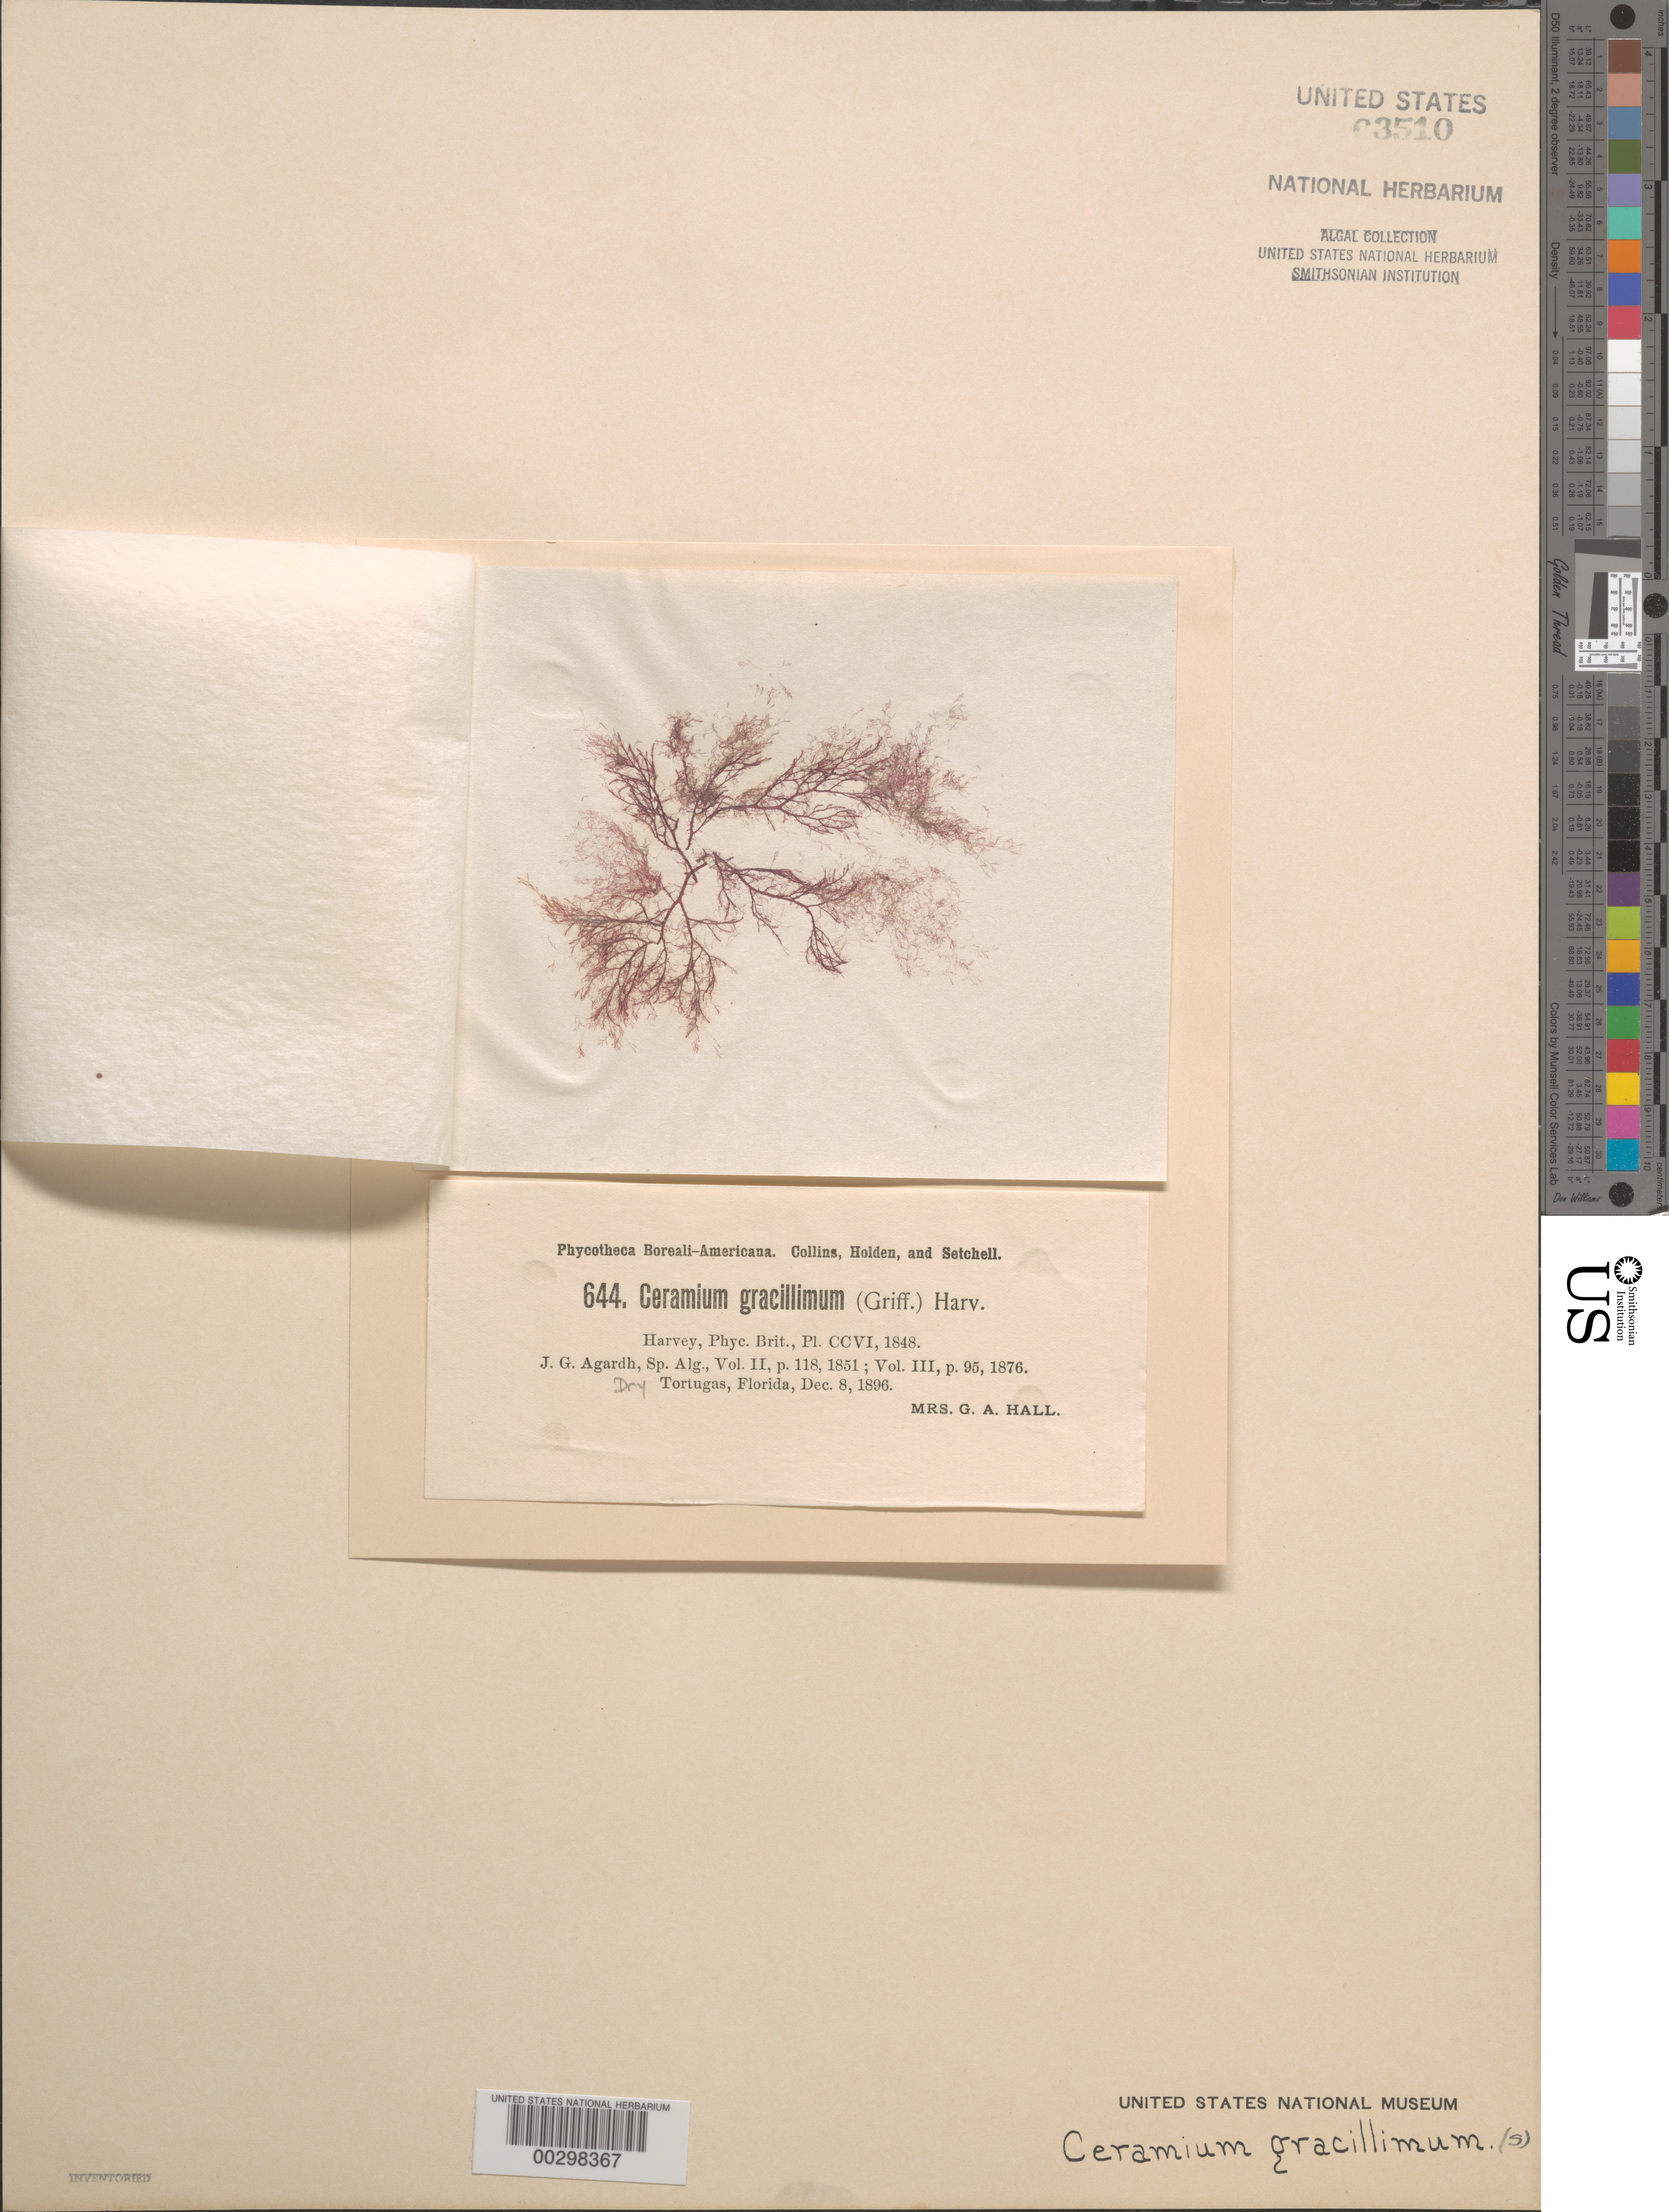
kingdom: Plantae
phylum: Rhodophyta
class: Florideophyceae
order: Ceramiales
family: Ceramiaceae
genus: Ceramium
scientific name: Ceramium gracillimum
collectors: Mrs. Hall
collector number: PB-A 644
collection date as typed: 08 Dec 1896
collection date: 1896-12-08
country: United States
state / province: Florida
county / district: Monroe County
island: Dry Tortugas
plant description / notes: Collins, Holden & Setchell, Phycotheca Boreali-Americana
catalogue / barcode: US 3510